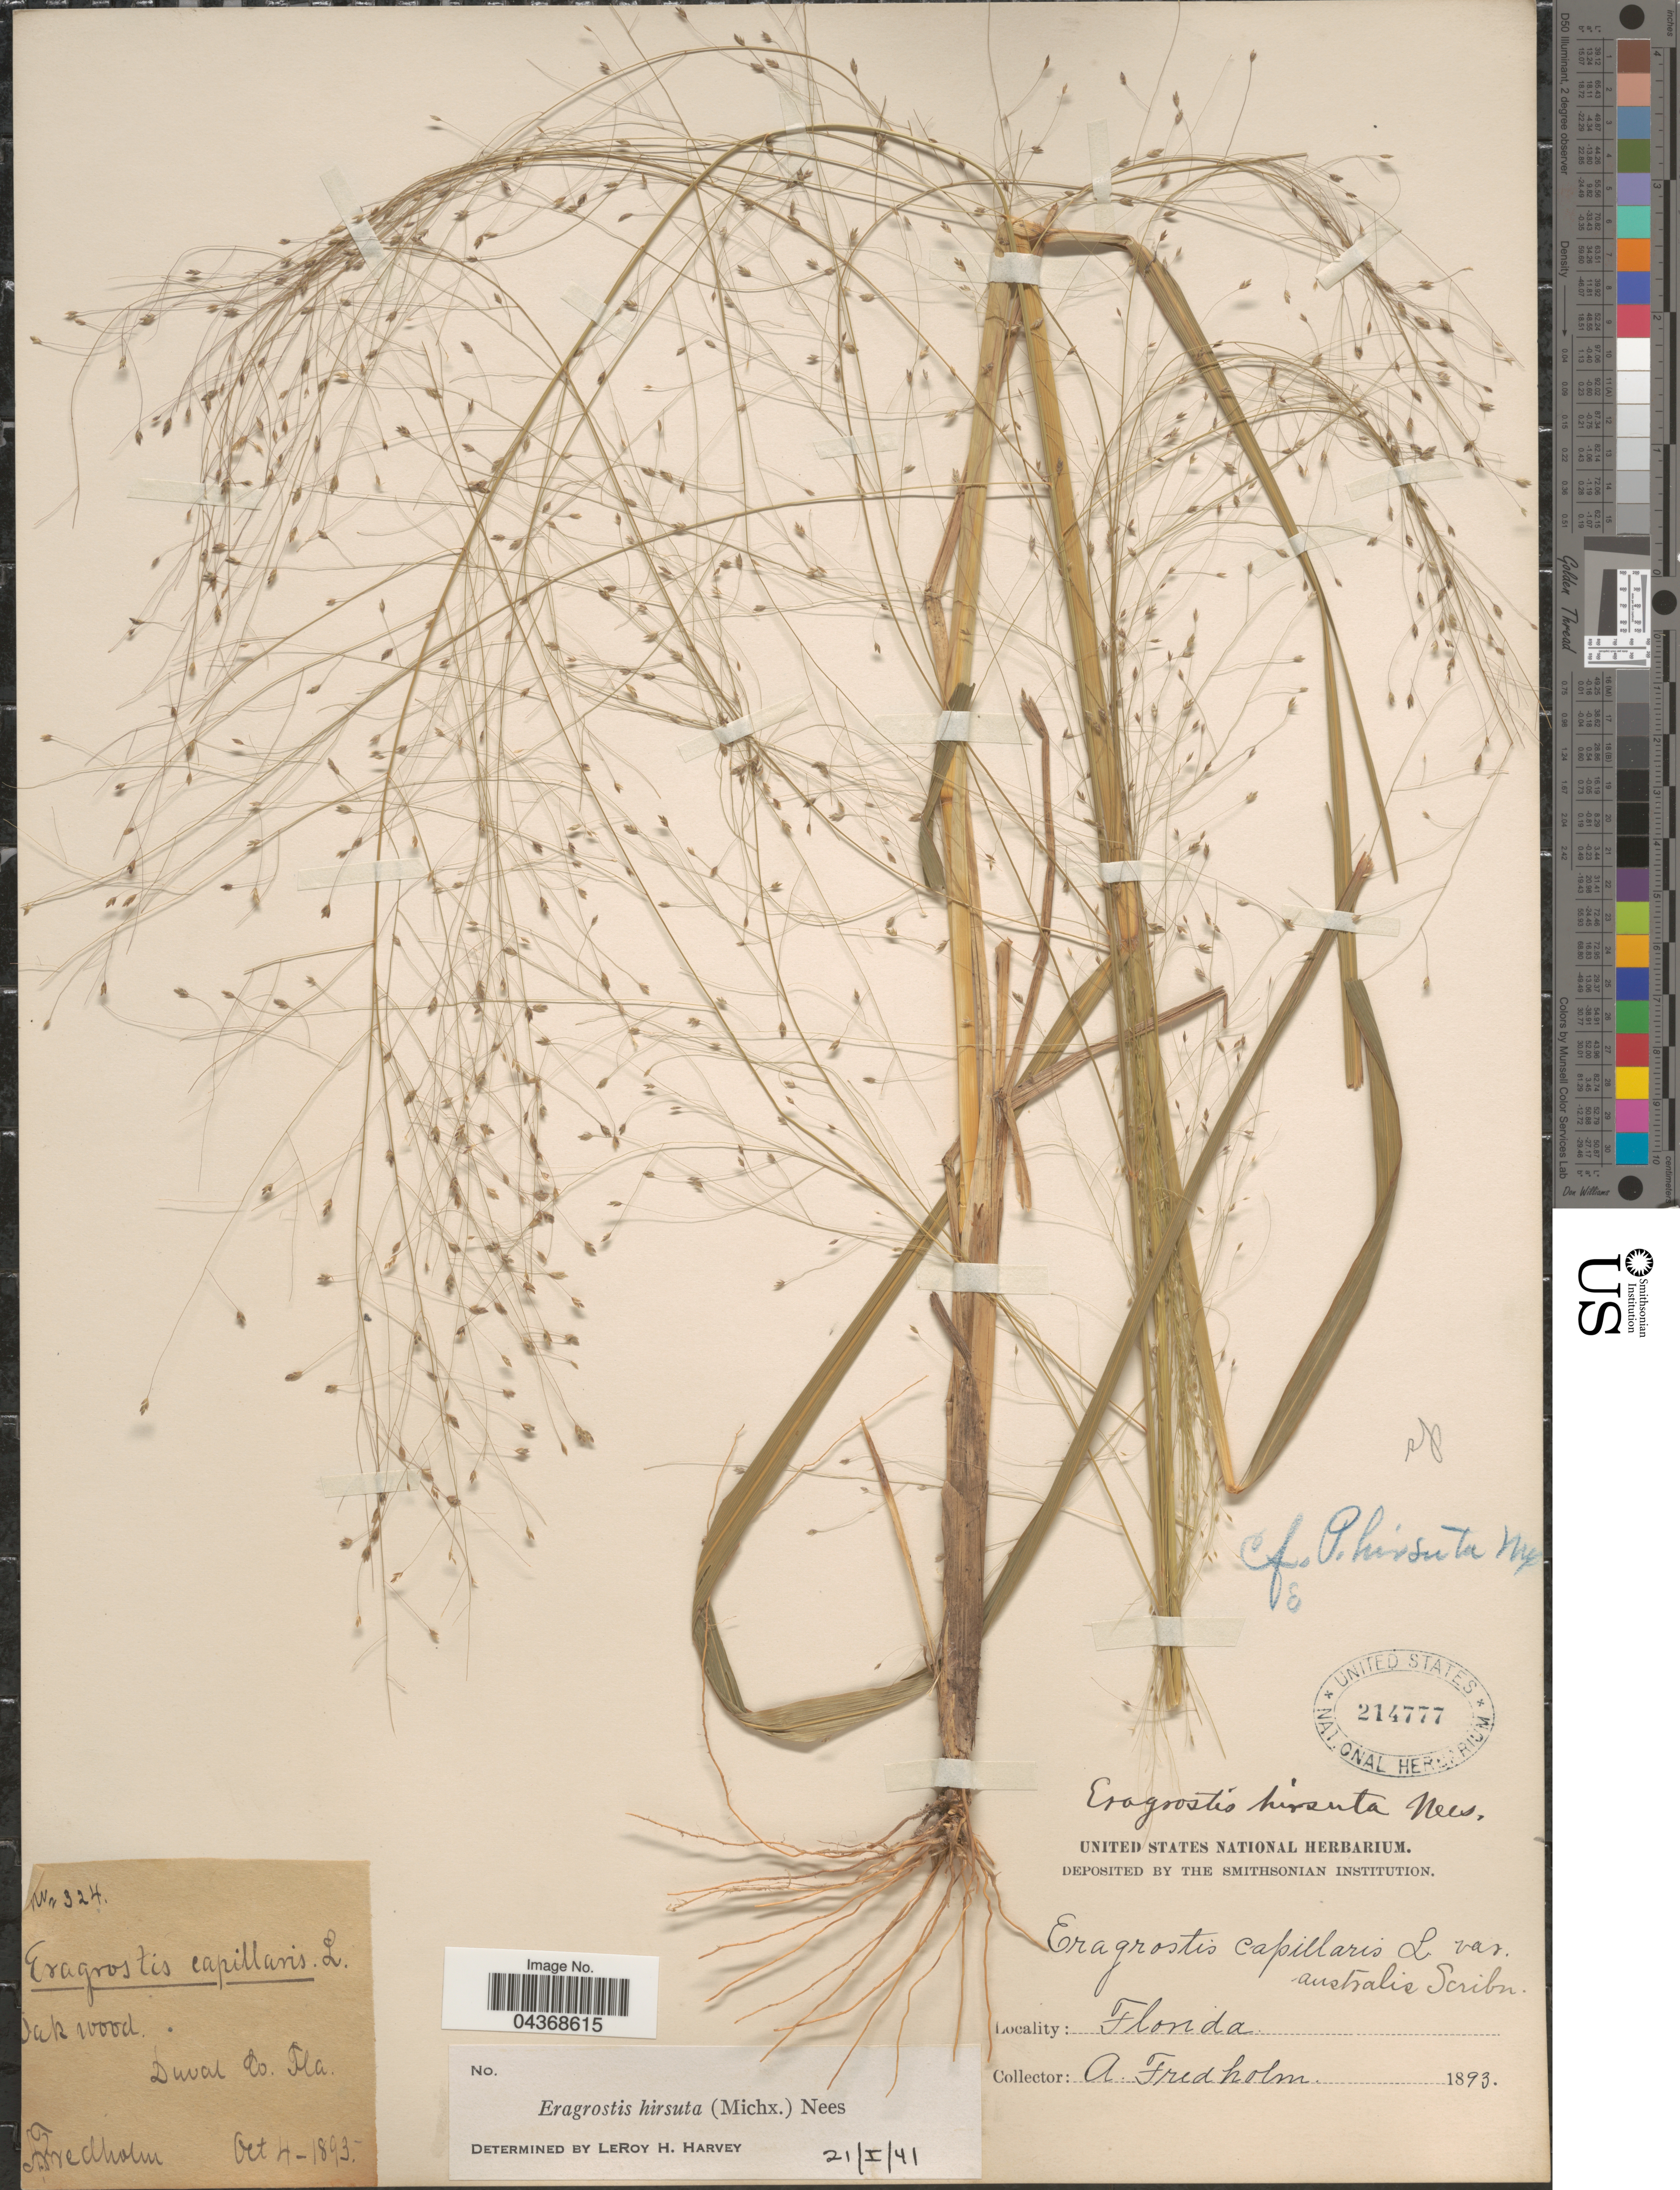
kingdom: Plantae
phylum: Tracheophyta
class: Liliopsida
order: Poales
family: Poaceae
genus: Eragrostis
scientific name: Eragrostis hirsuta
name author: (Michx.) Nees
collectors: A. Fredholm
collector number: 324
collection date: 1893-10-04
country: United States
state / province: Florida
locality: Duval Co.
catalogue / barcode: US 214777